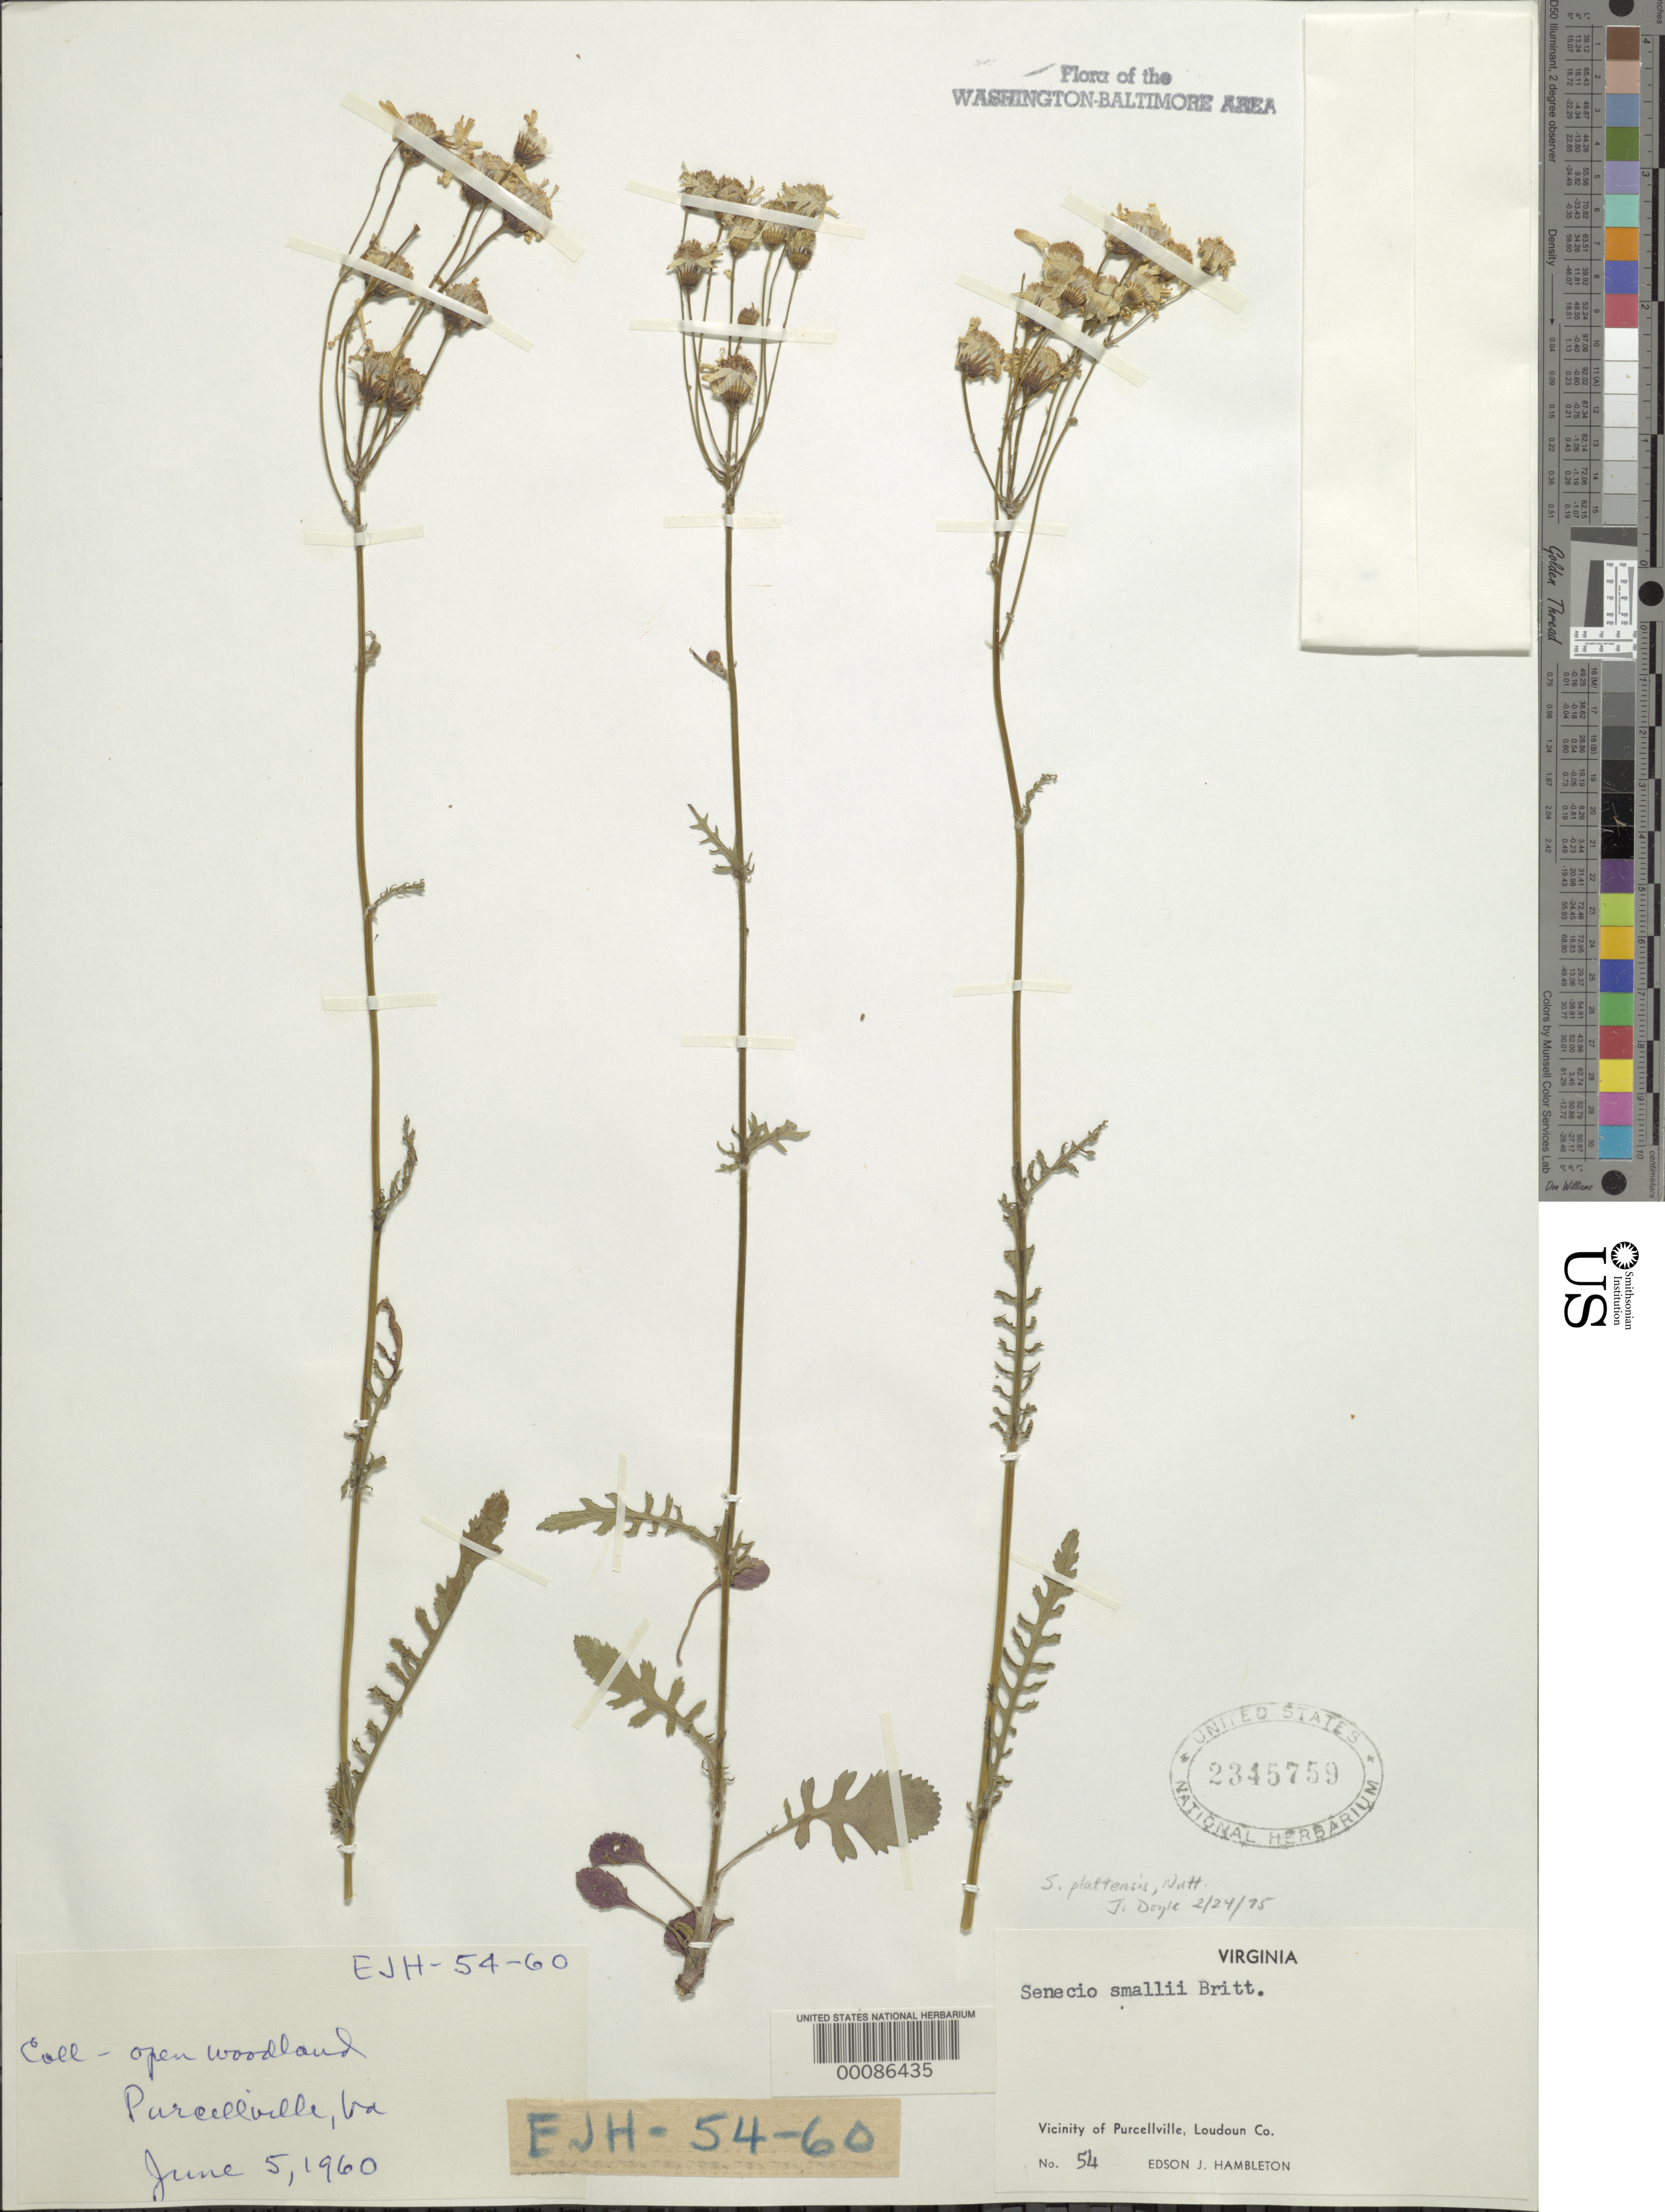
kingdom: Plantae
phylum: Tracheophyta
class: Magnoliopsida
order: Asterales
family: Asteraceae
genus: Packera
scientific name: Packera plattensis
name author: W.A. Weber & Á. Löve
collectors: E. Hambleton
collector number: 54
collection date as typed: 05 Jun 1960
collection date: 1960-06-05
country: United States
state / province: Virginia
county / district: Loudoun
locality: Purcellville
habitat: Open woodland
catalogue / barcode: US 2345759